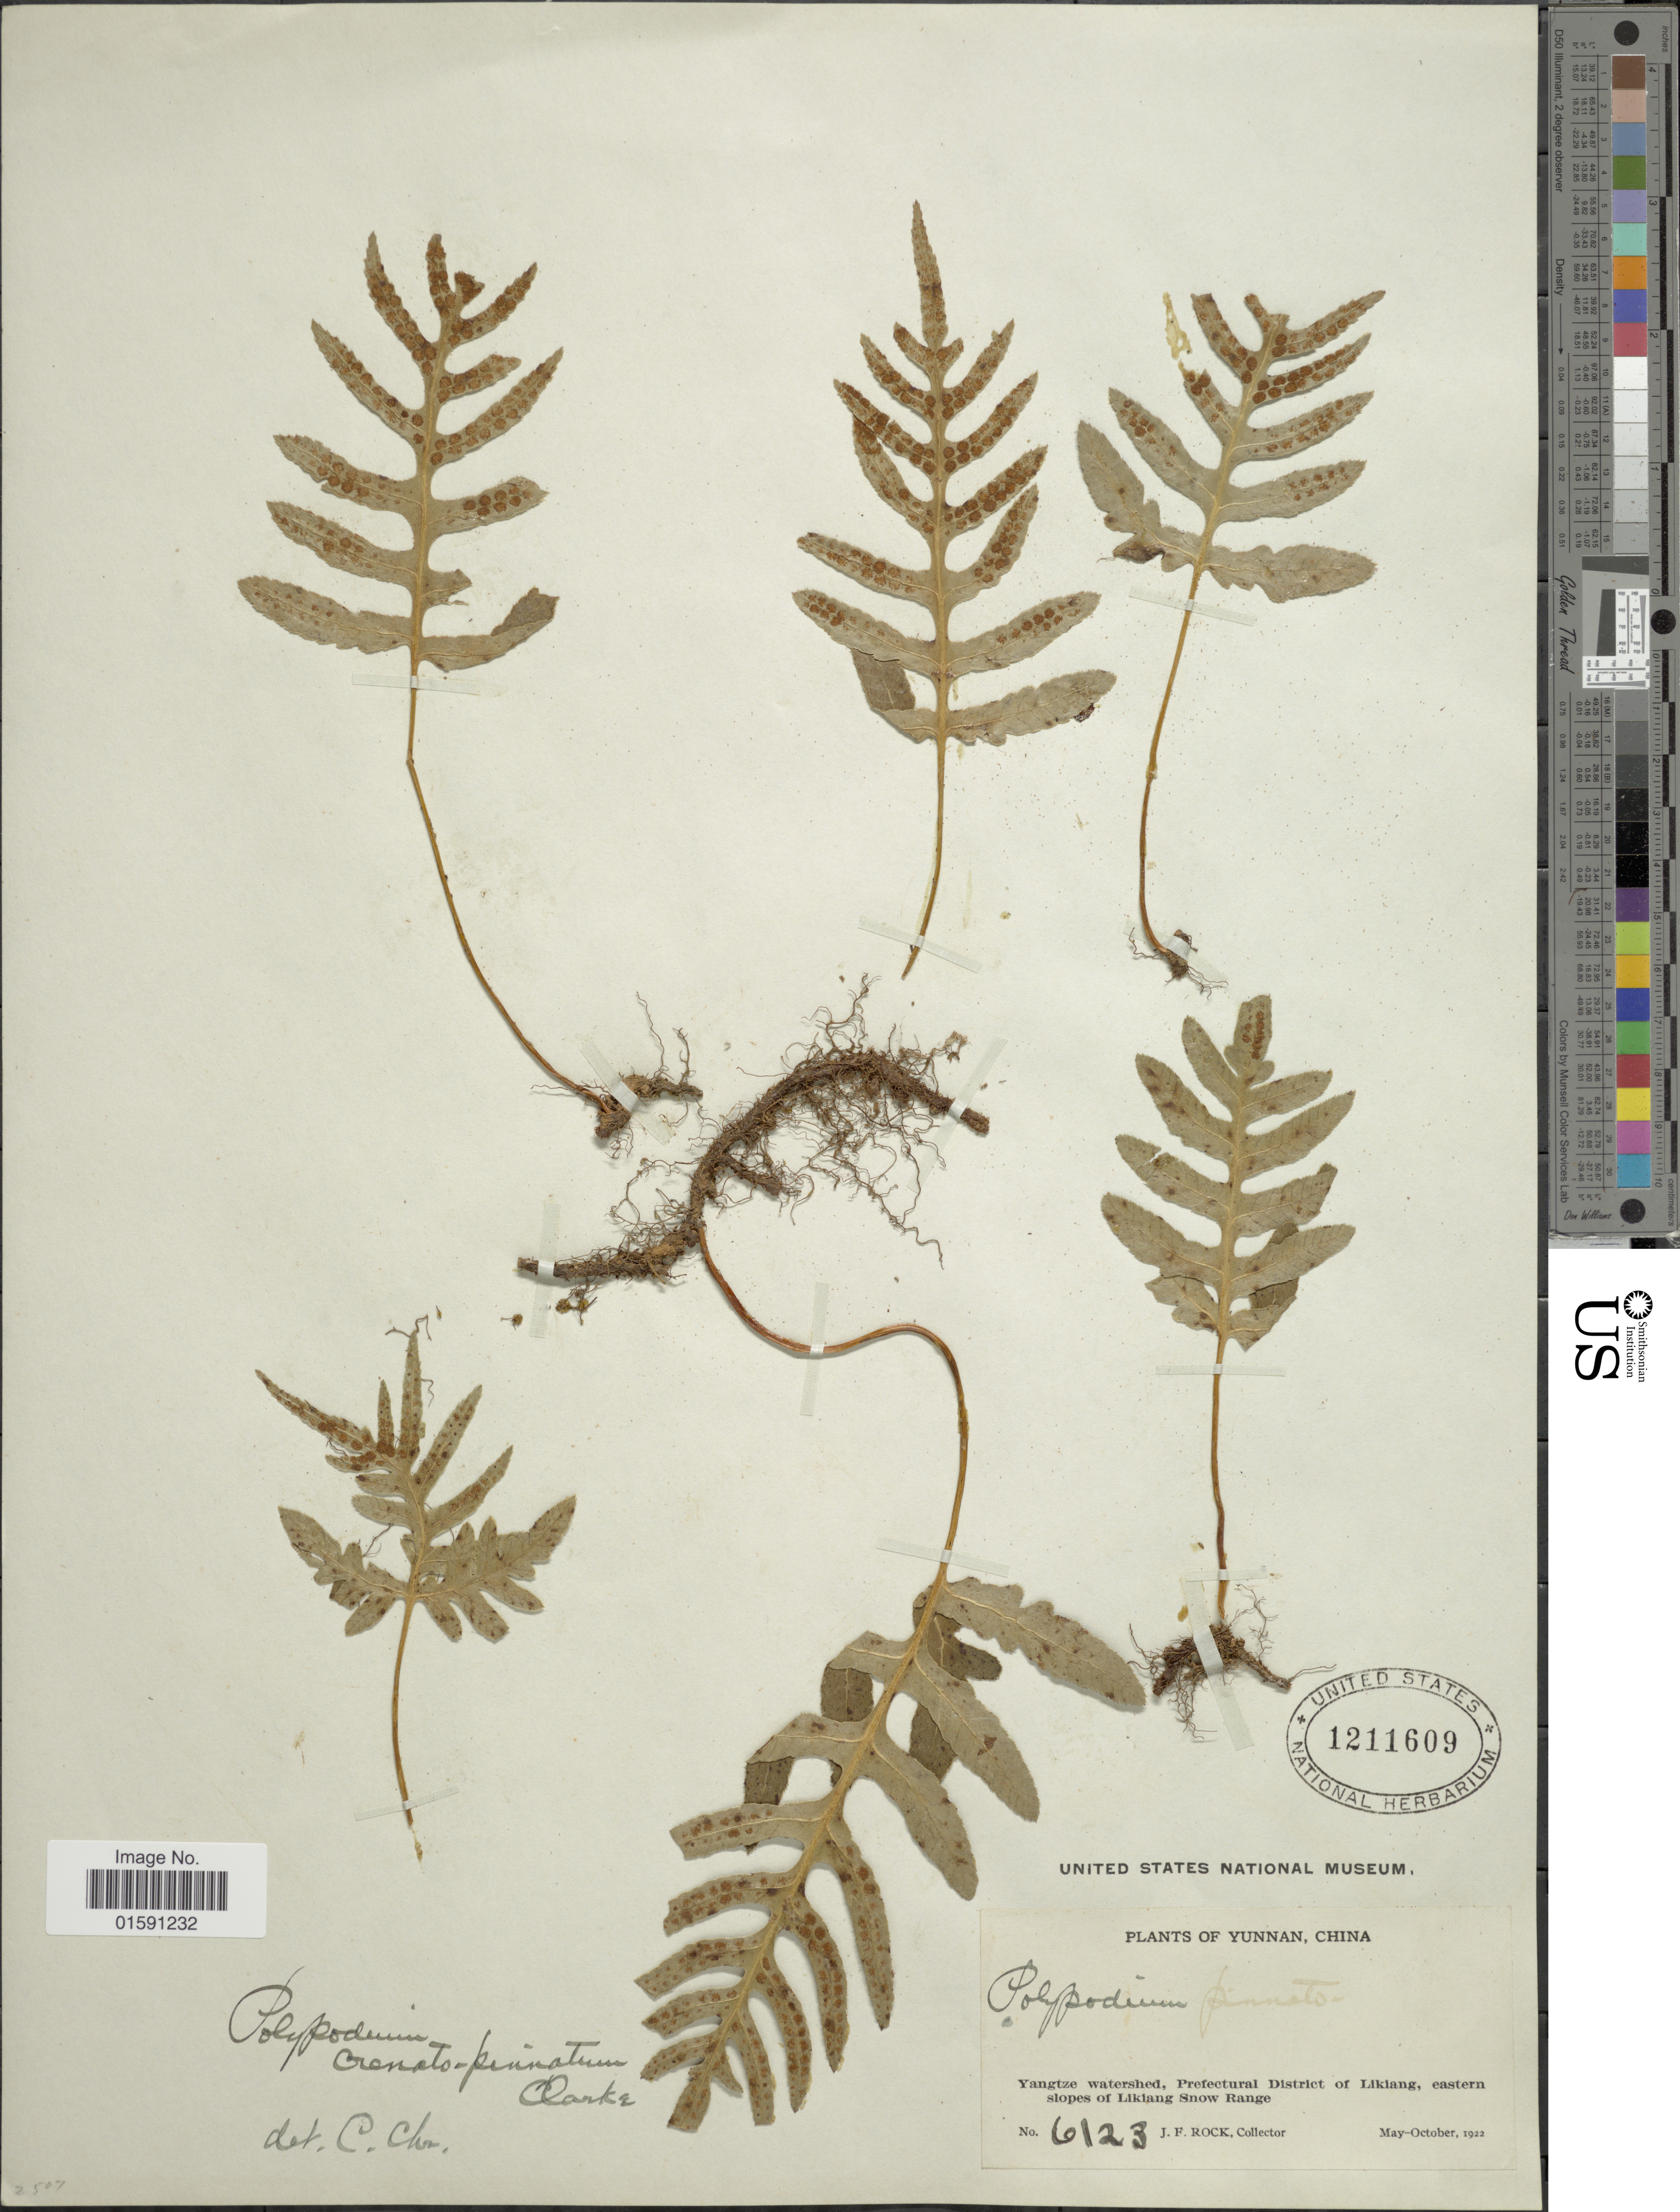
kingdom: Plantae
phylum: Tracheophyta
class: Polypodiopsida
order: Polypodiales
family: Polypodiaceae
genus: Selliguea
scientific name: Selliguea crenatopinnata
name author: (C.B. Clarke) S. L. Yu et al.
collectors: J. Rock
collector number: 6123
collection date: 1922-05/1922-10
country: China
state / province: Yunnan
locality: Yangtze watershed, Prefectural District of Likiang, eastern slopes of Likiang Snow Range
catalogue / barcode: US 1211609